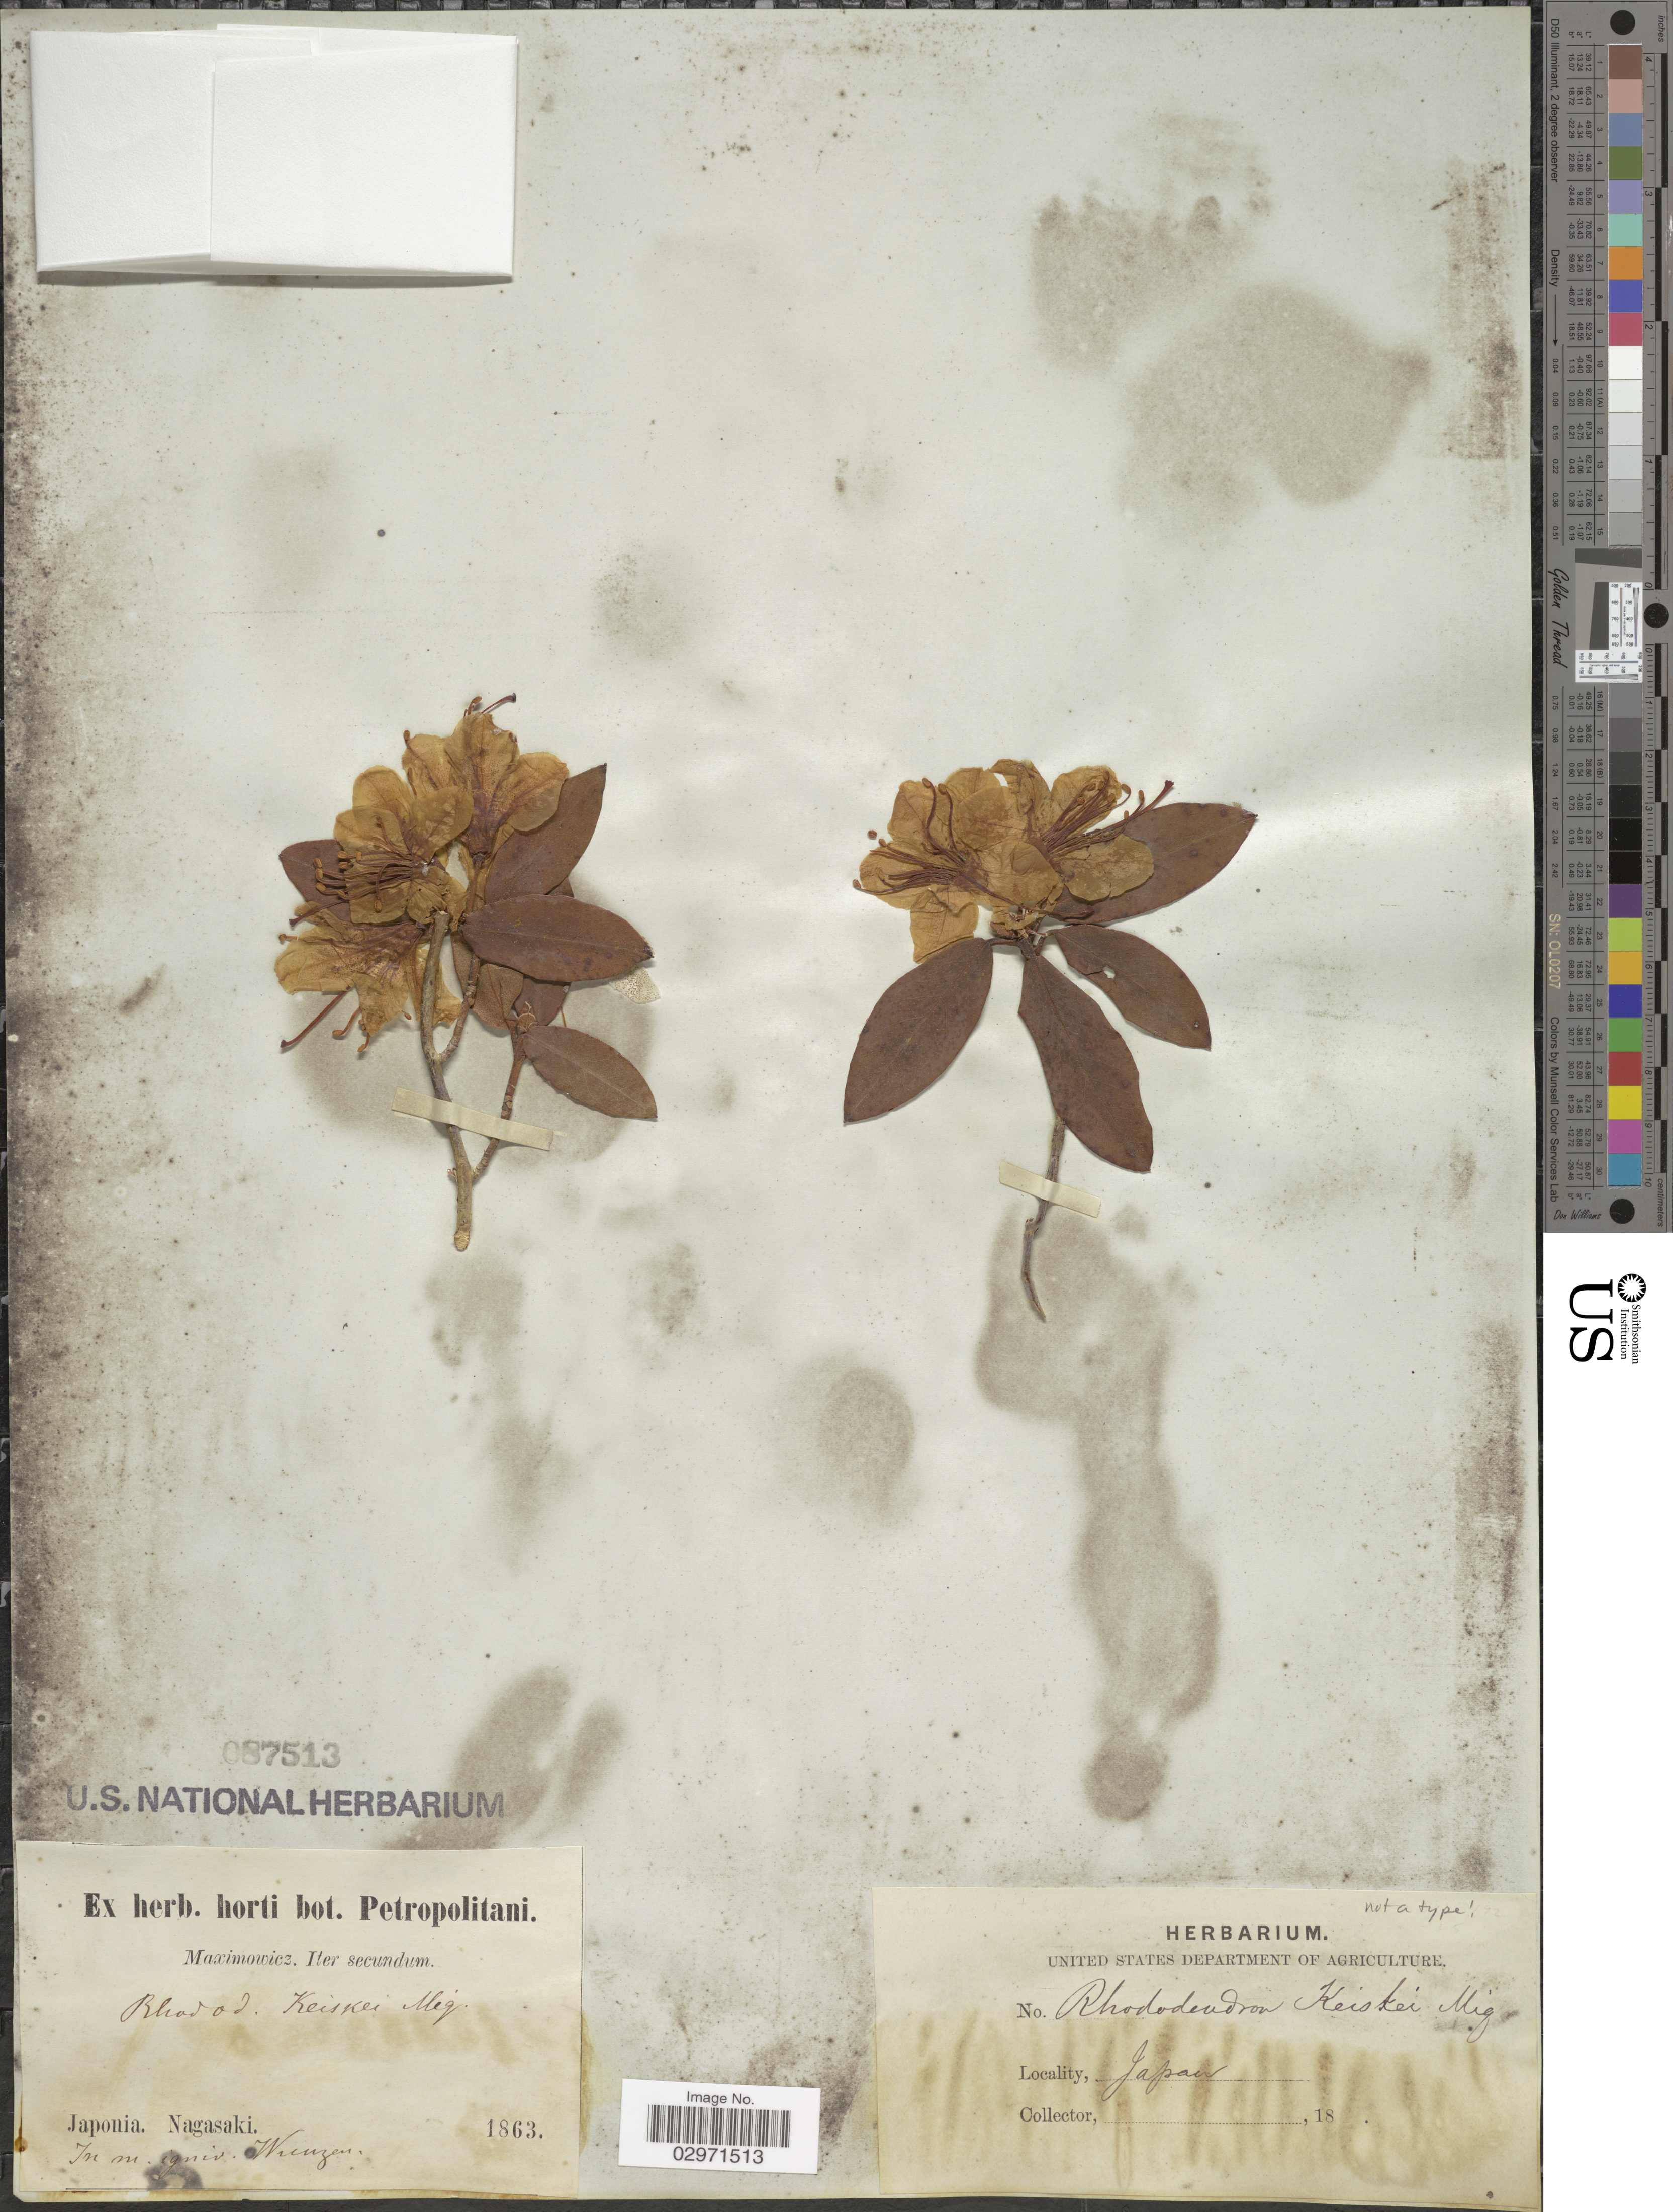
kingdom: Plantae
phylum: Tracheophyta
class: Magnoliopsida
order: Ericales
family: Ericaceae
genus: Rhododendron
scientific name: Rhododendron keiskei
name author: Miq.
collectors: -. Maximowicz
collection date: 1863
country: Japan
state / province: Nagasaki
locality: In m. ignio. Wunzen.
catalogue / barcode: US 87513